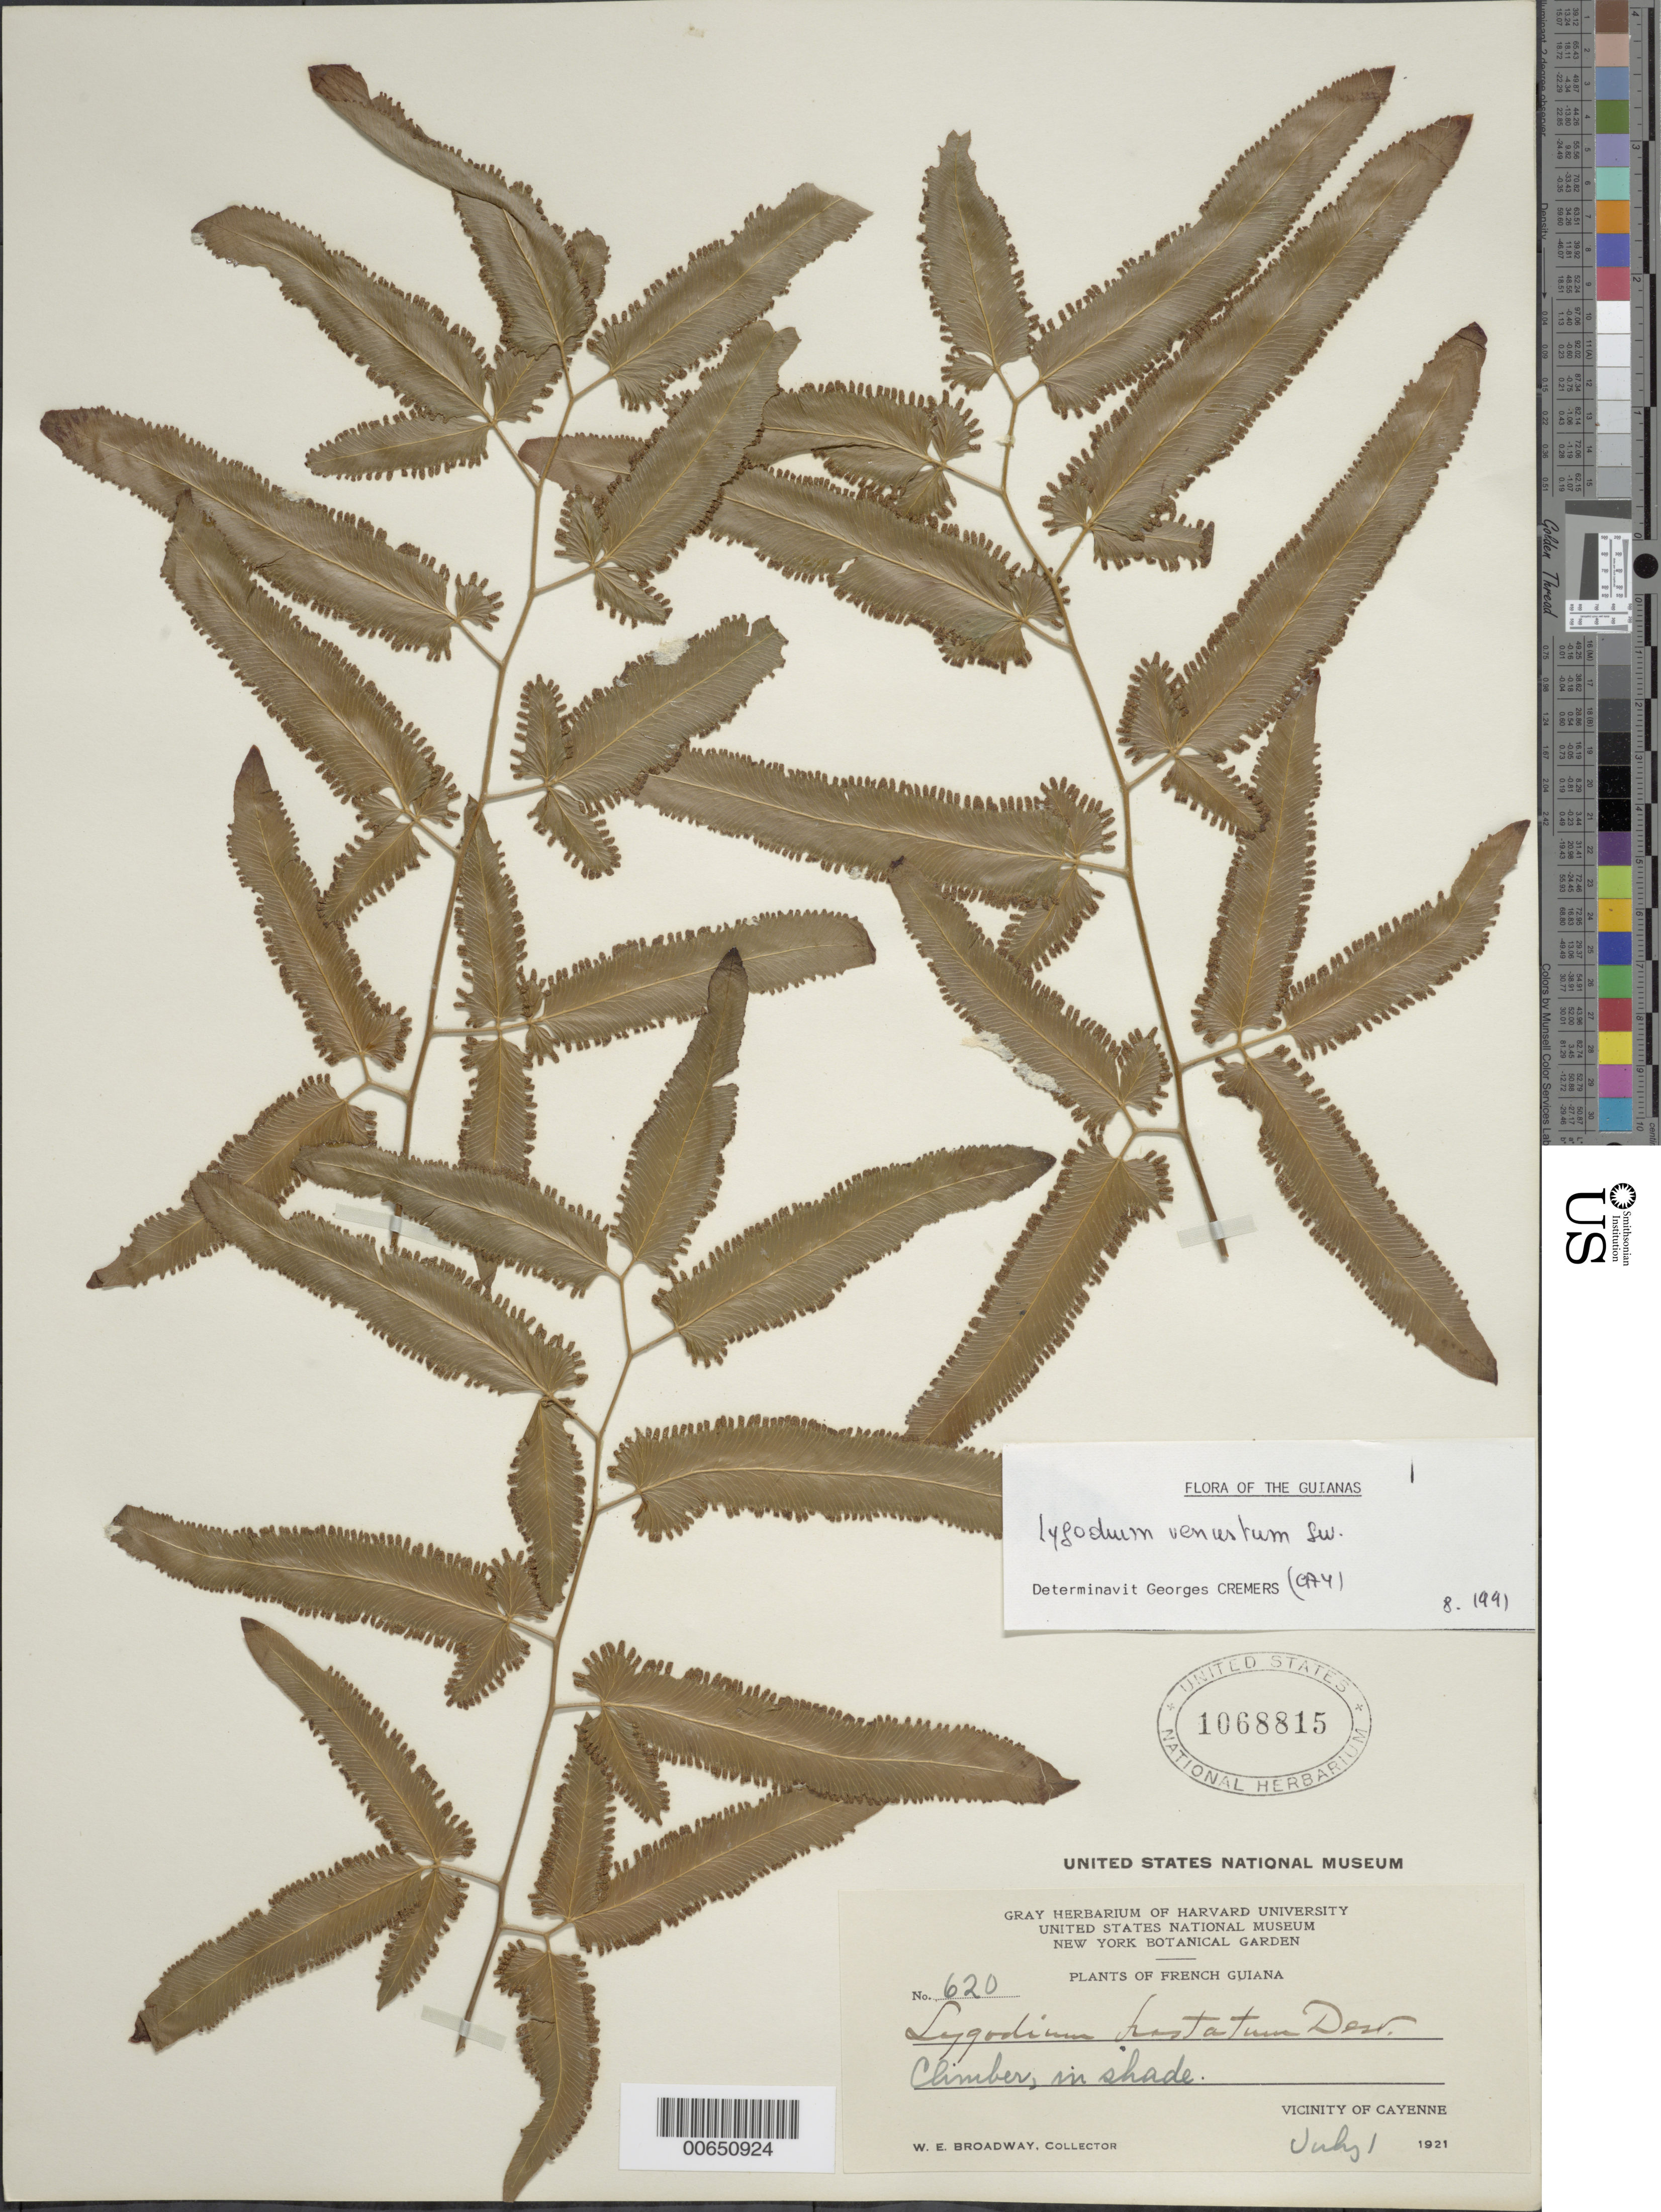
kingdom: Plantae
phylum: Tracheophyta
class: Polypodiopsida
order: Schizaeales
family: Lygodiaceae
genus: Lygodium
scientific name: Lygodium venustum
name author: Sw.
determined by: Cremers, Georges A.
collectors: W. E. Broadway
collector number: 620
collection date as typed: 1-Jul-21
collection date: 1921-07-01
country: French Guiana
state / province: Cayenne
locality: Cayenne, vic.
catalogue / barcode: US 1068815